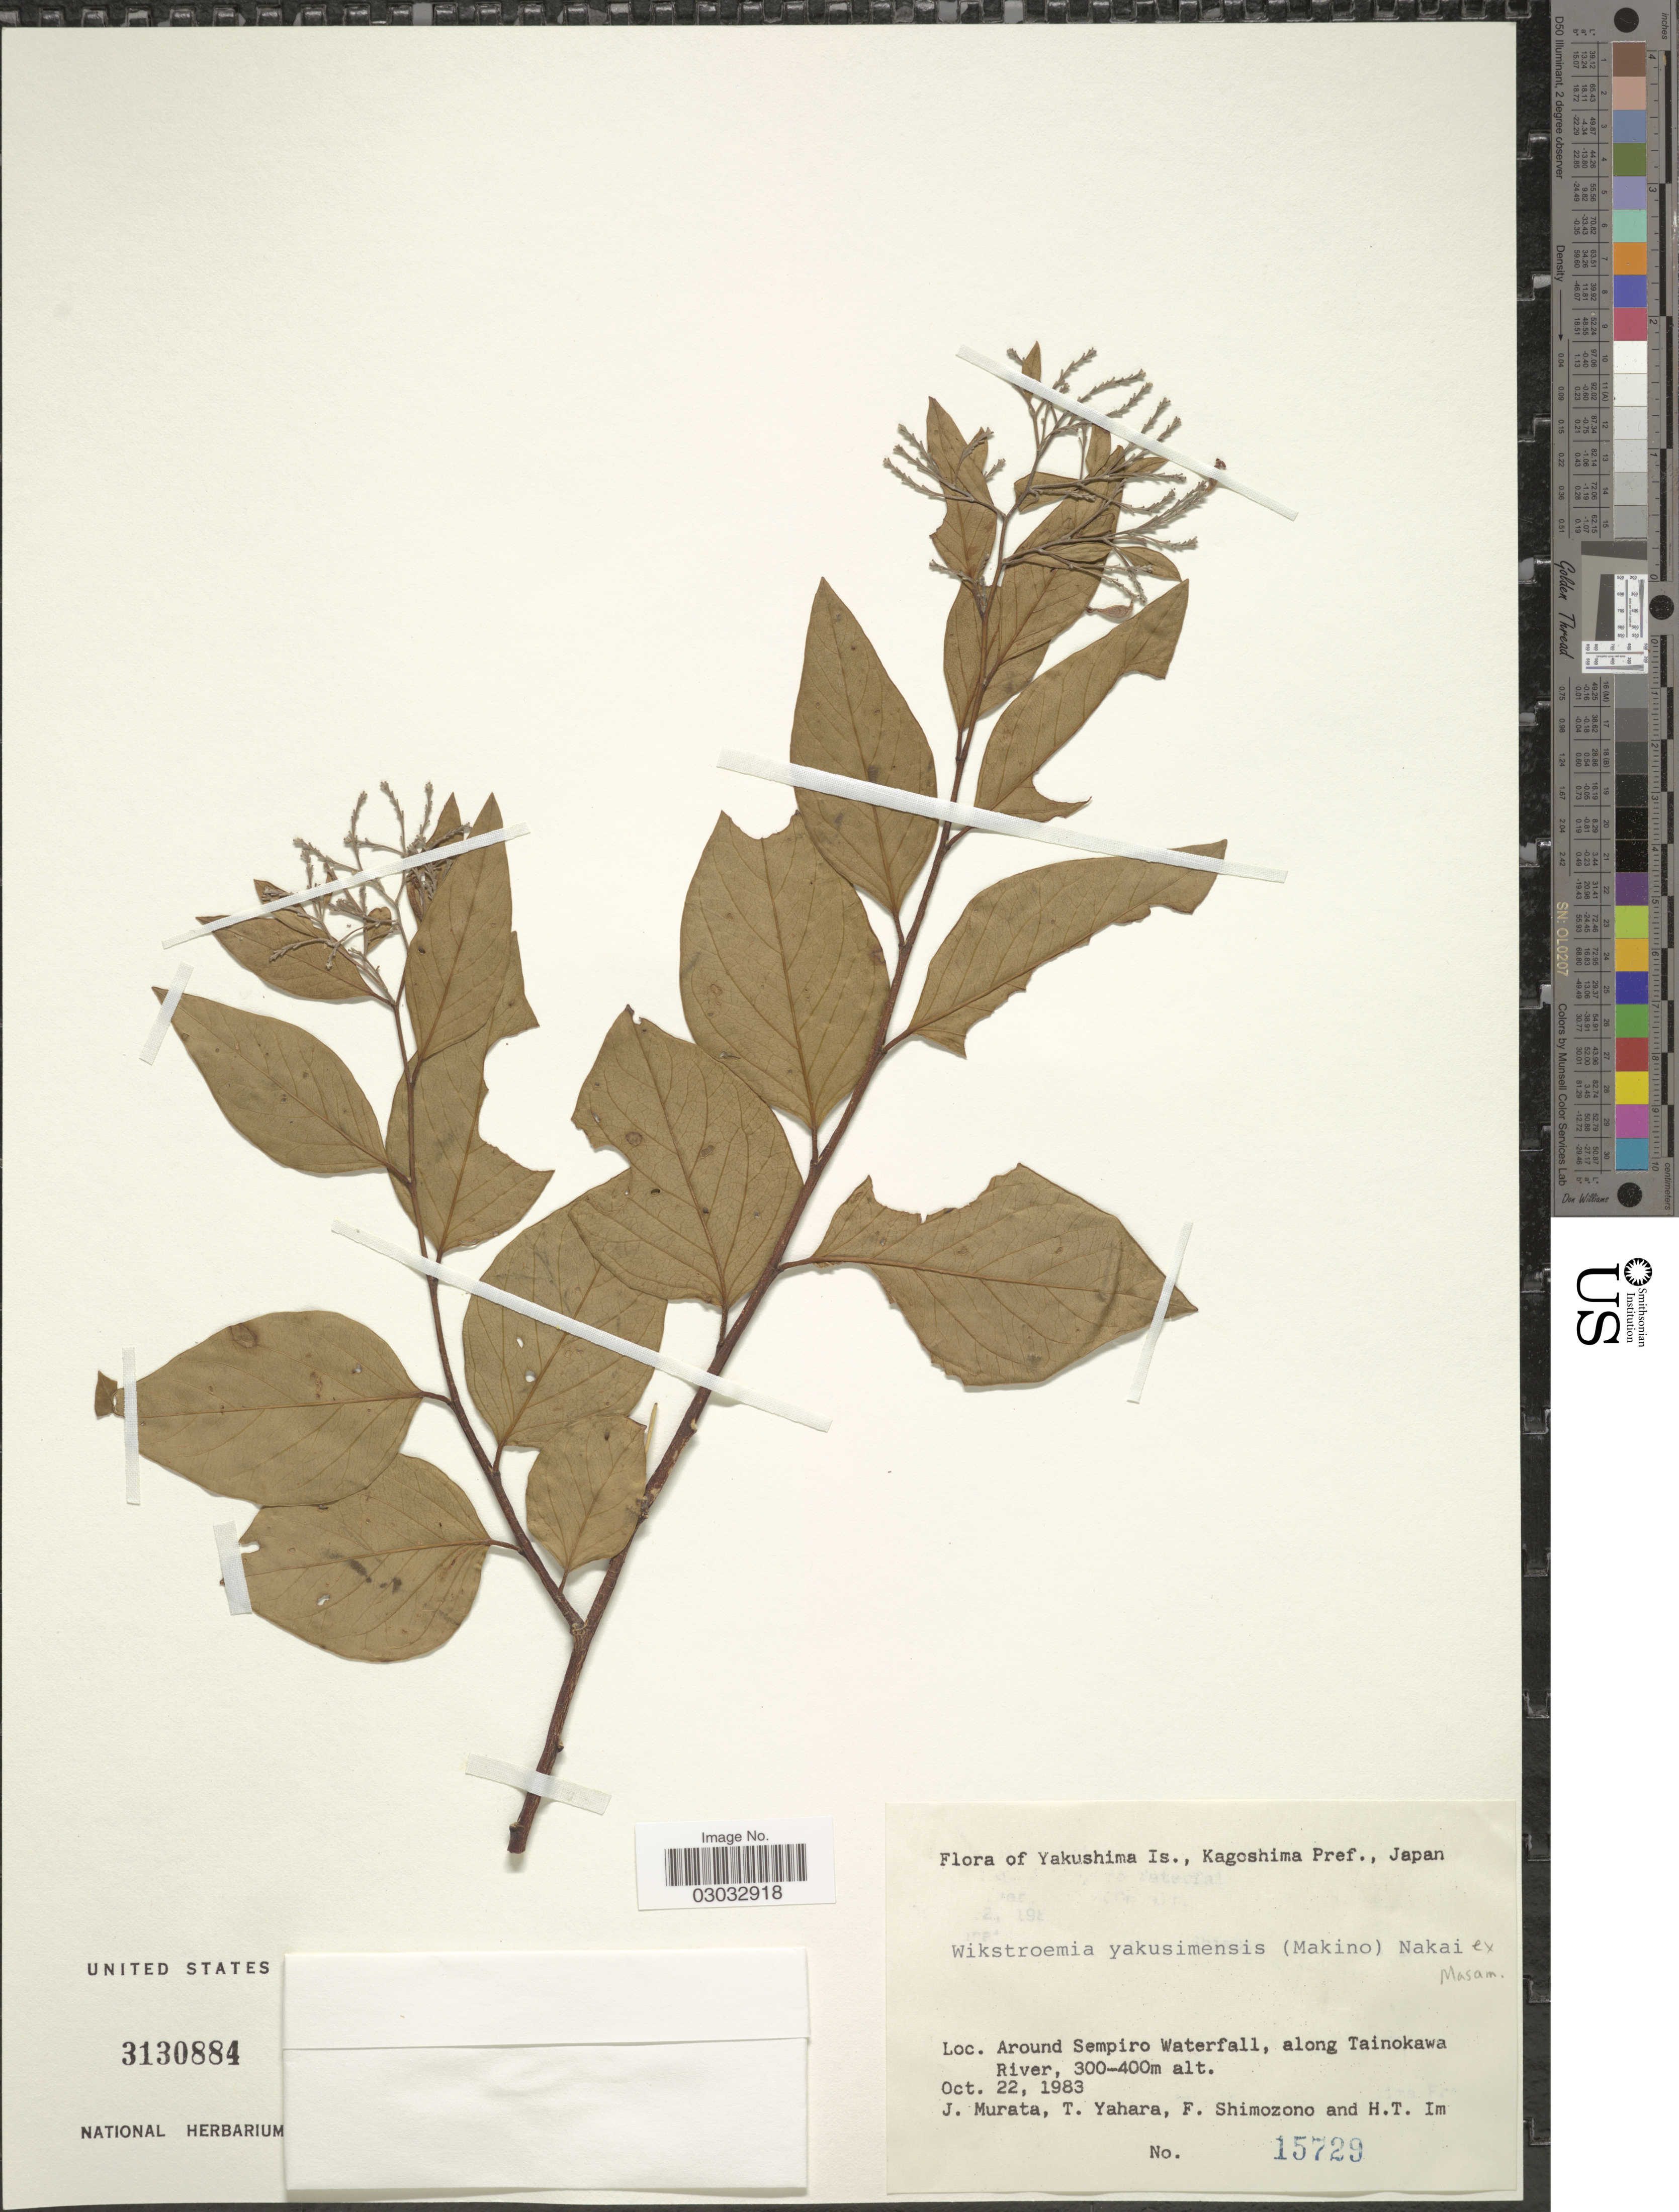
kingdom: Plantae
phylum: Tracheophyta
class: Magnoliopsida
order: Malvales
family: Thymelaeaceae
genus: Wikstroemia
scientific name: Wikstroemia yakushimensis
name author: (Makino) Nakai ex Masam.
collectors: J. Murata, T. Yahara, F. Shimozono & H. Im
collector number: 15729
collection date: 1983-10-22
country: Japan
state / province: Kagosima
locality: Yakushima Is., Kagoshima Pref., Japan, Around Sempiro Waterfall, along Tainokawa River.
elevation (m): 300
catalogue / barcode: US 3130884